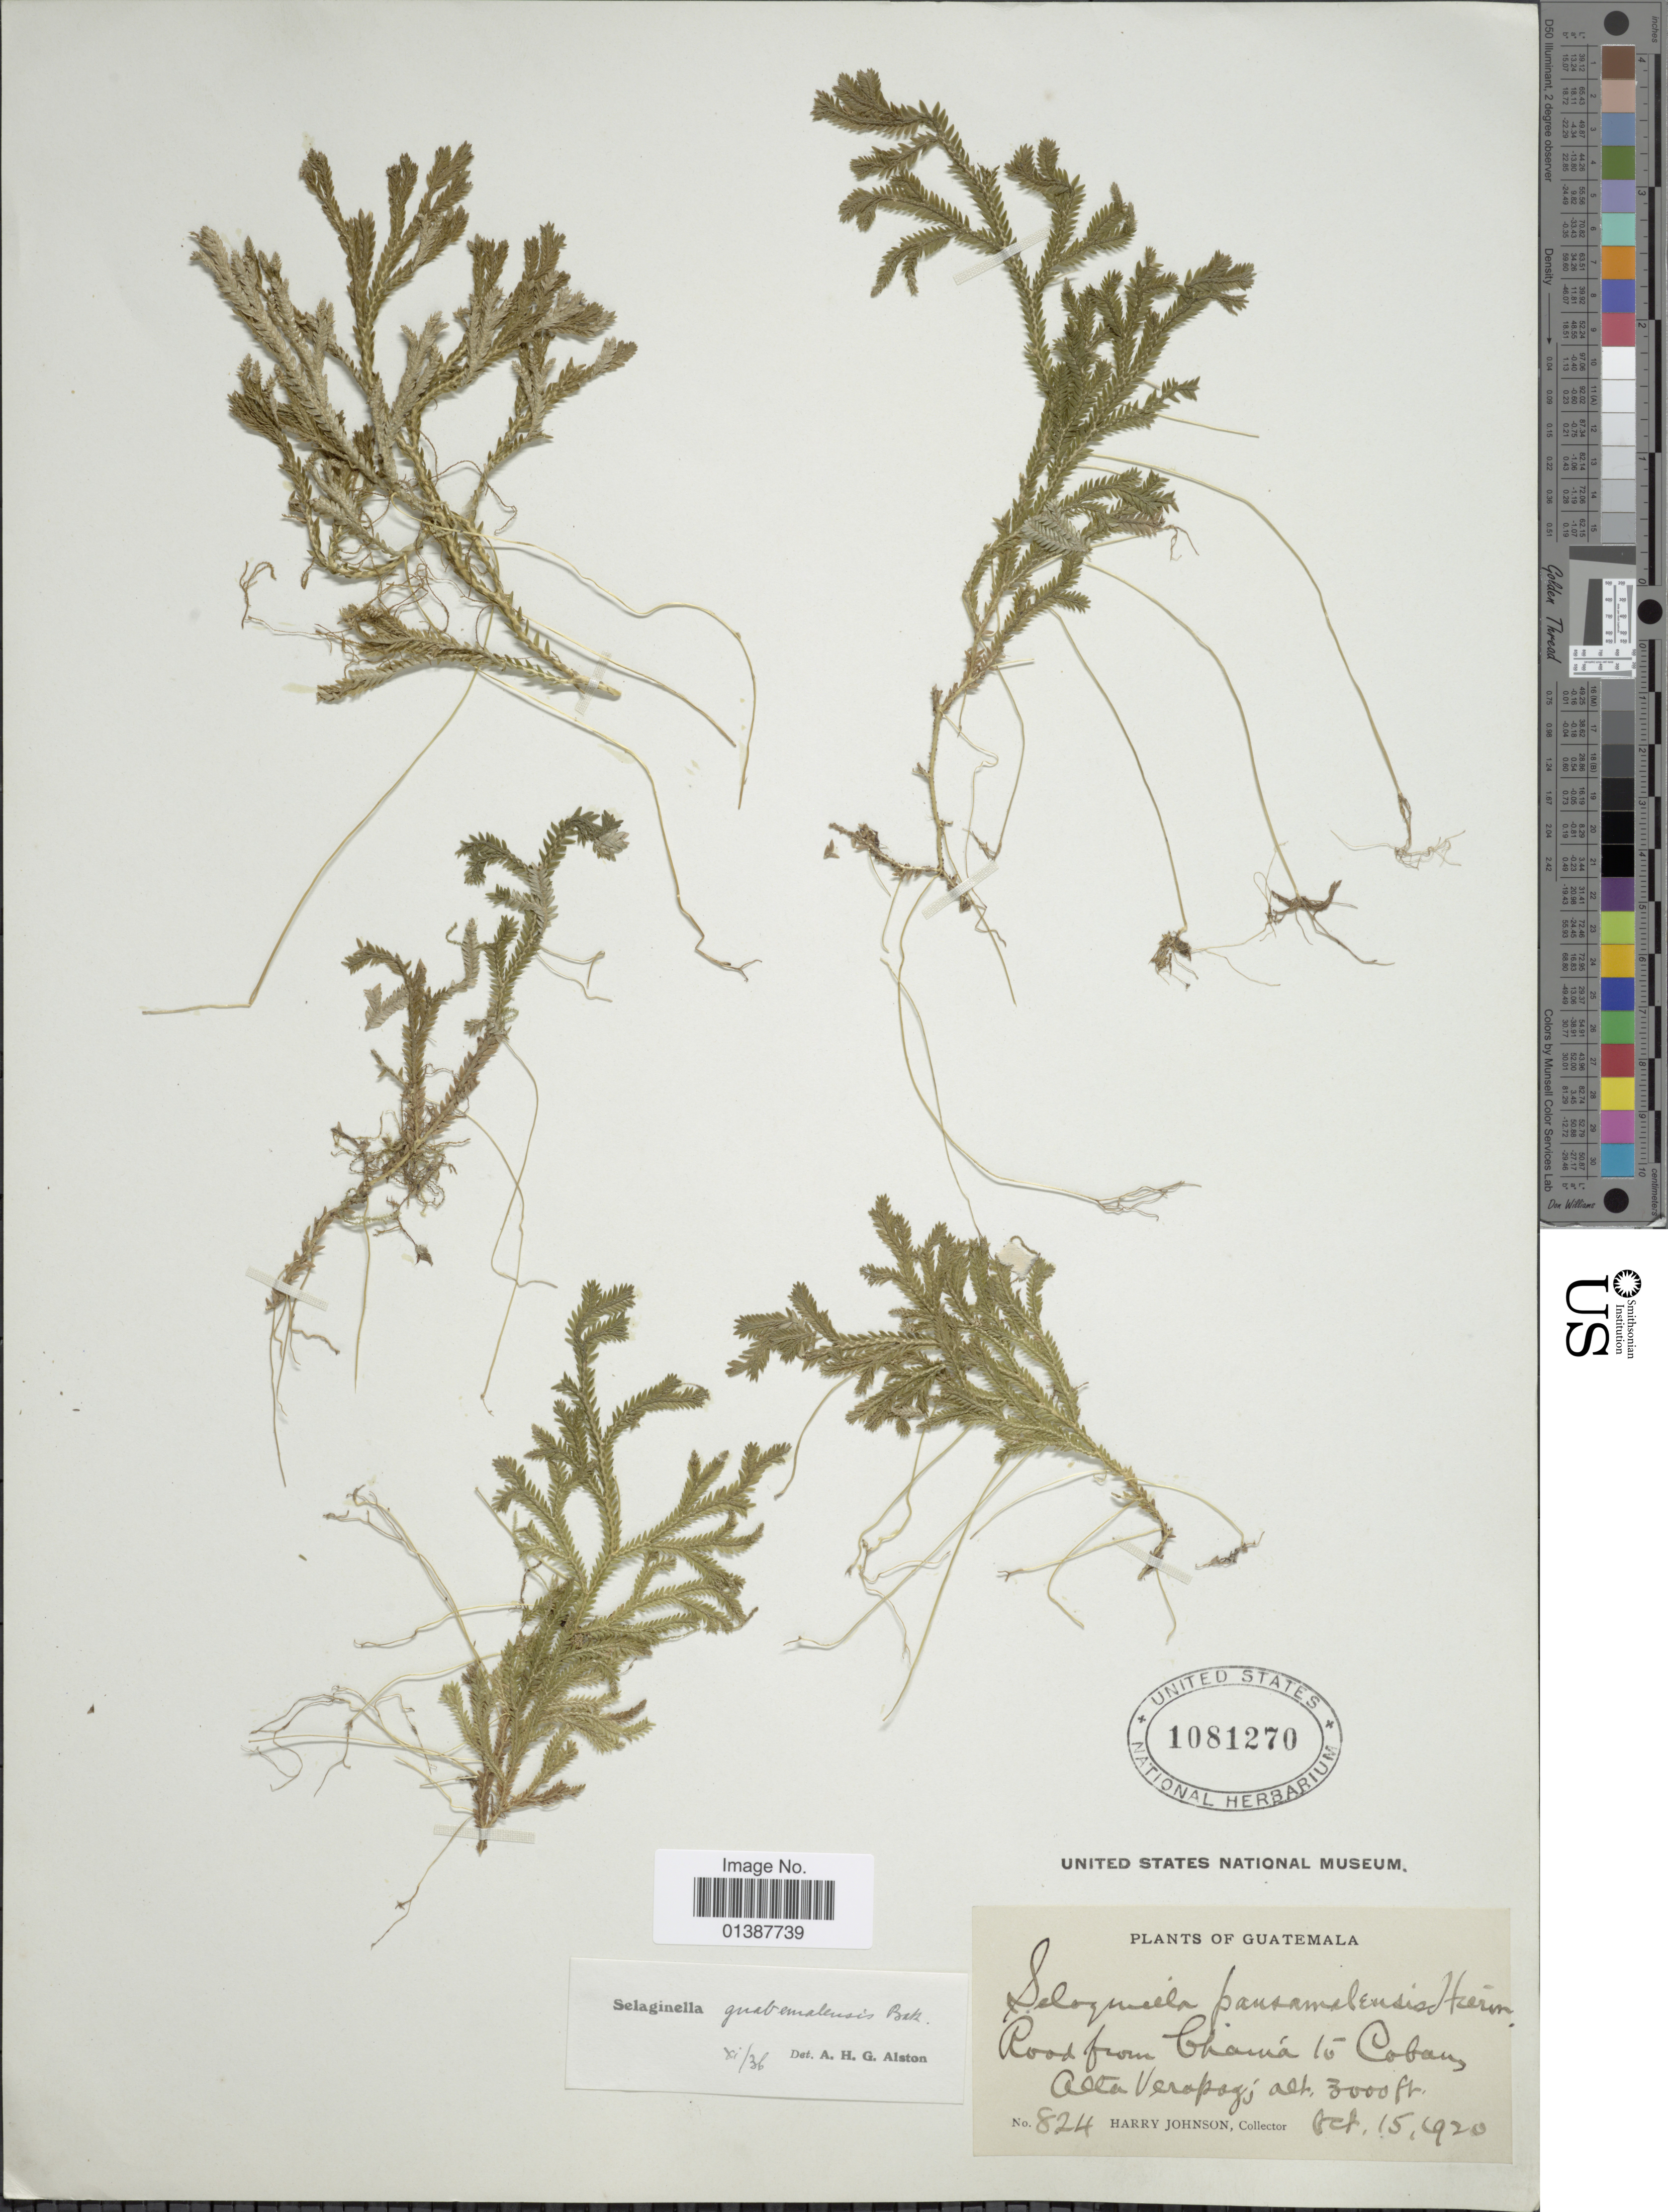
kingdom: Plantae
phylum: Tracheophyta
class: Lycopodiopsida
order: Selaginellales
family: Selaginellaceae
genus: Selaginella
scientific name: Selaginella guatemalensis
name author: Baker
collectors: H. Johnson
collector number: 824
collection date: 1920-10-15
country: Guatemala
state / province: Alta Verapaz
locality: Road from Chamá to Coban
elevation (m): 914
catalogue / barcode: US 1081270